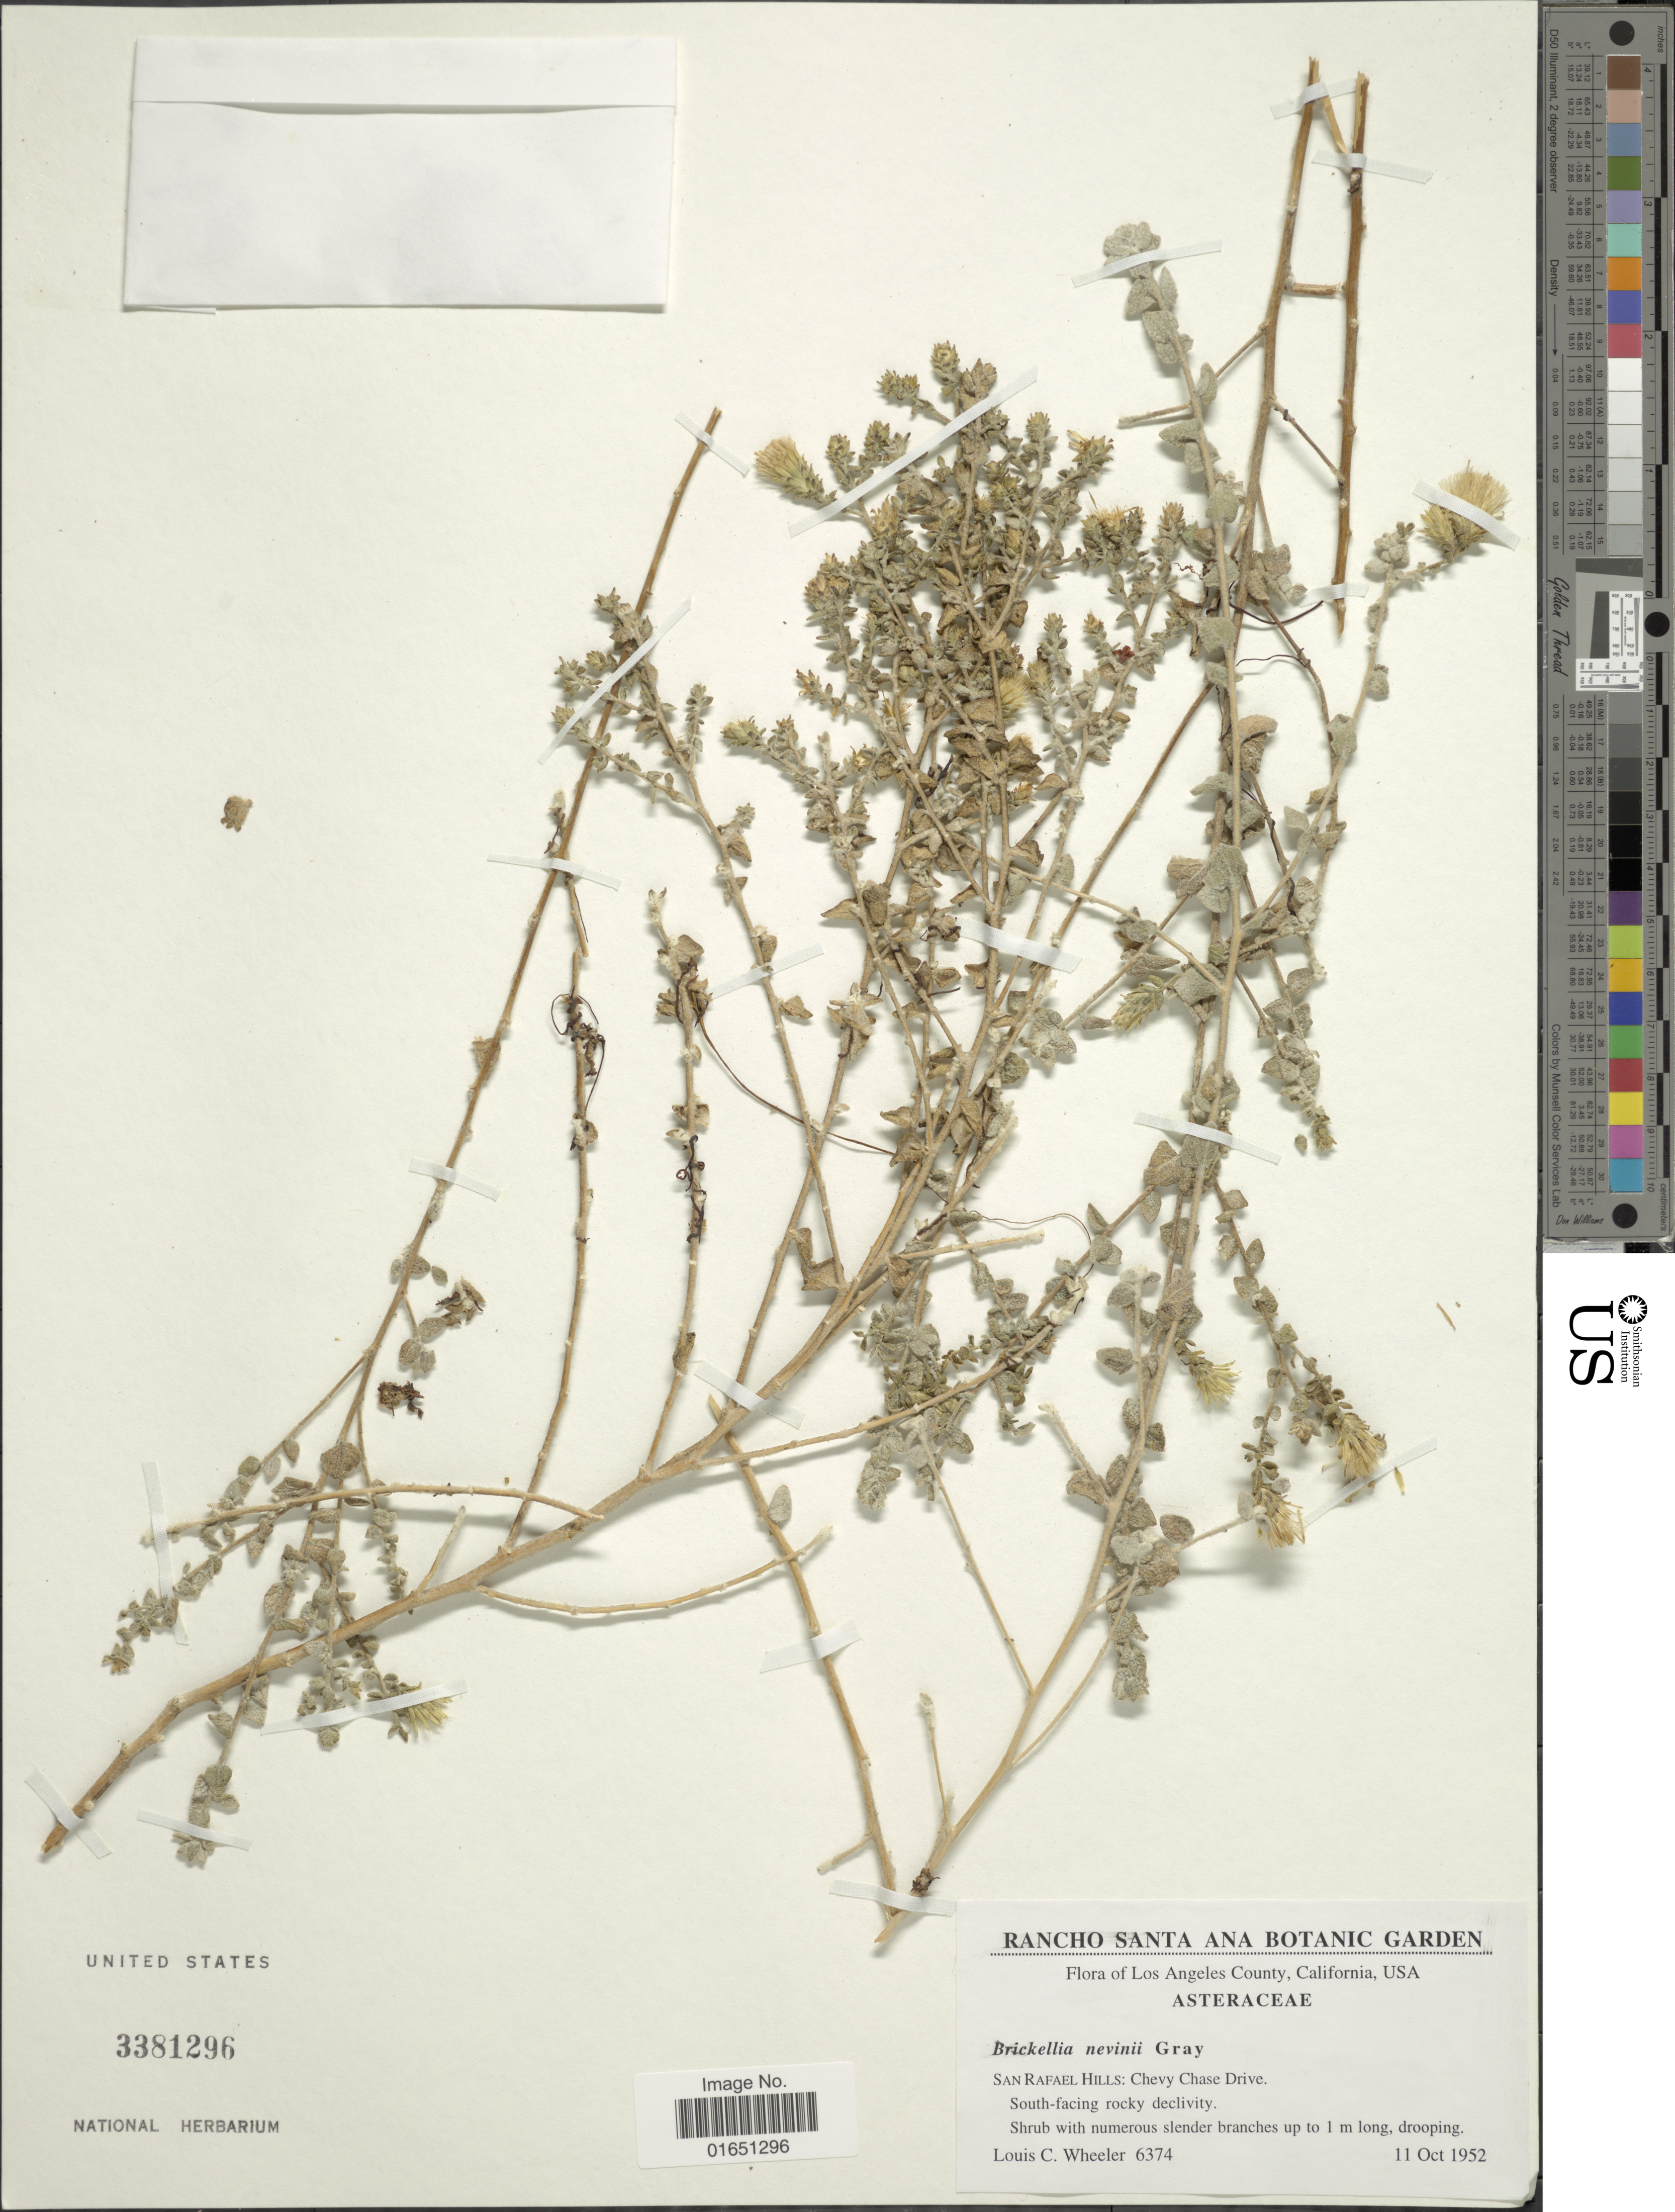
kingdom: Plantae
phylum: Tracheophyta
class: Magnoliopsida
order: Asterales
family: Asteraceae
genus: Brickellia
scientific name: Brickellia nevinii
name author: A. Gray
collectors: L. C. Wheeler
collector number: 6374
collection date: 1952-10-11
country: United States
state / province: California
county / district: Los Angeles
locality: Los Angeles County, San Rafael Hills: Chevy Chase Drive. South-facing rocky declivity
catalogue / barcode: US 3381296